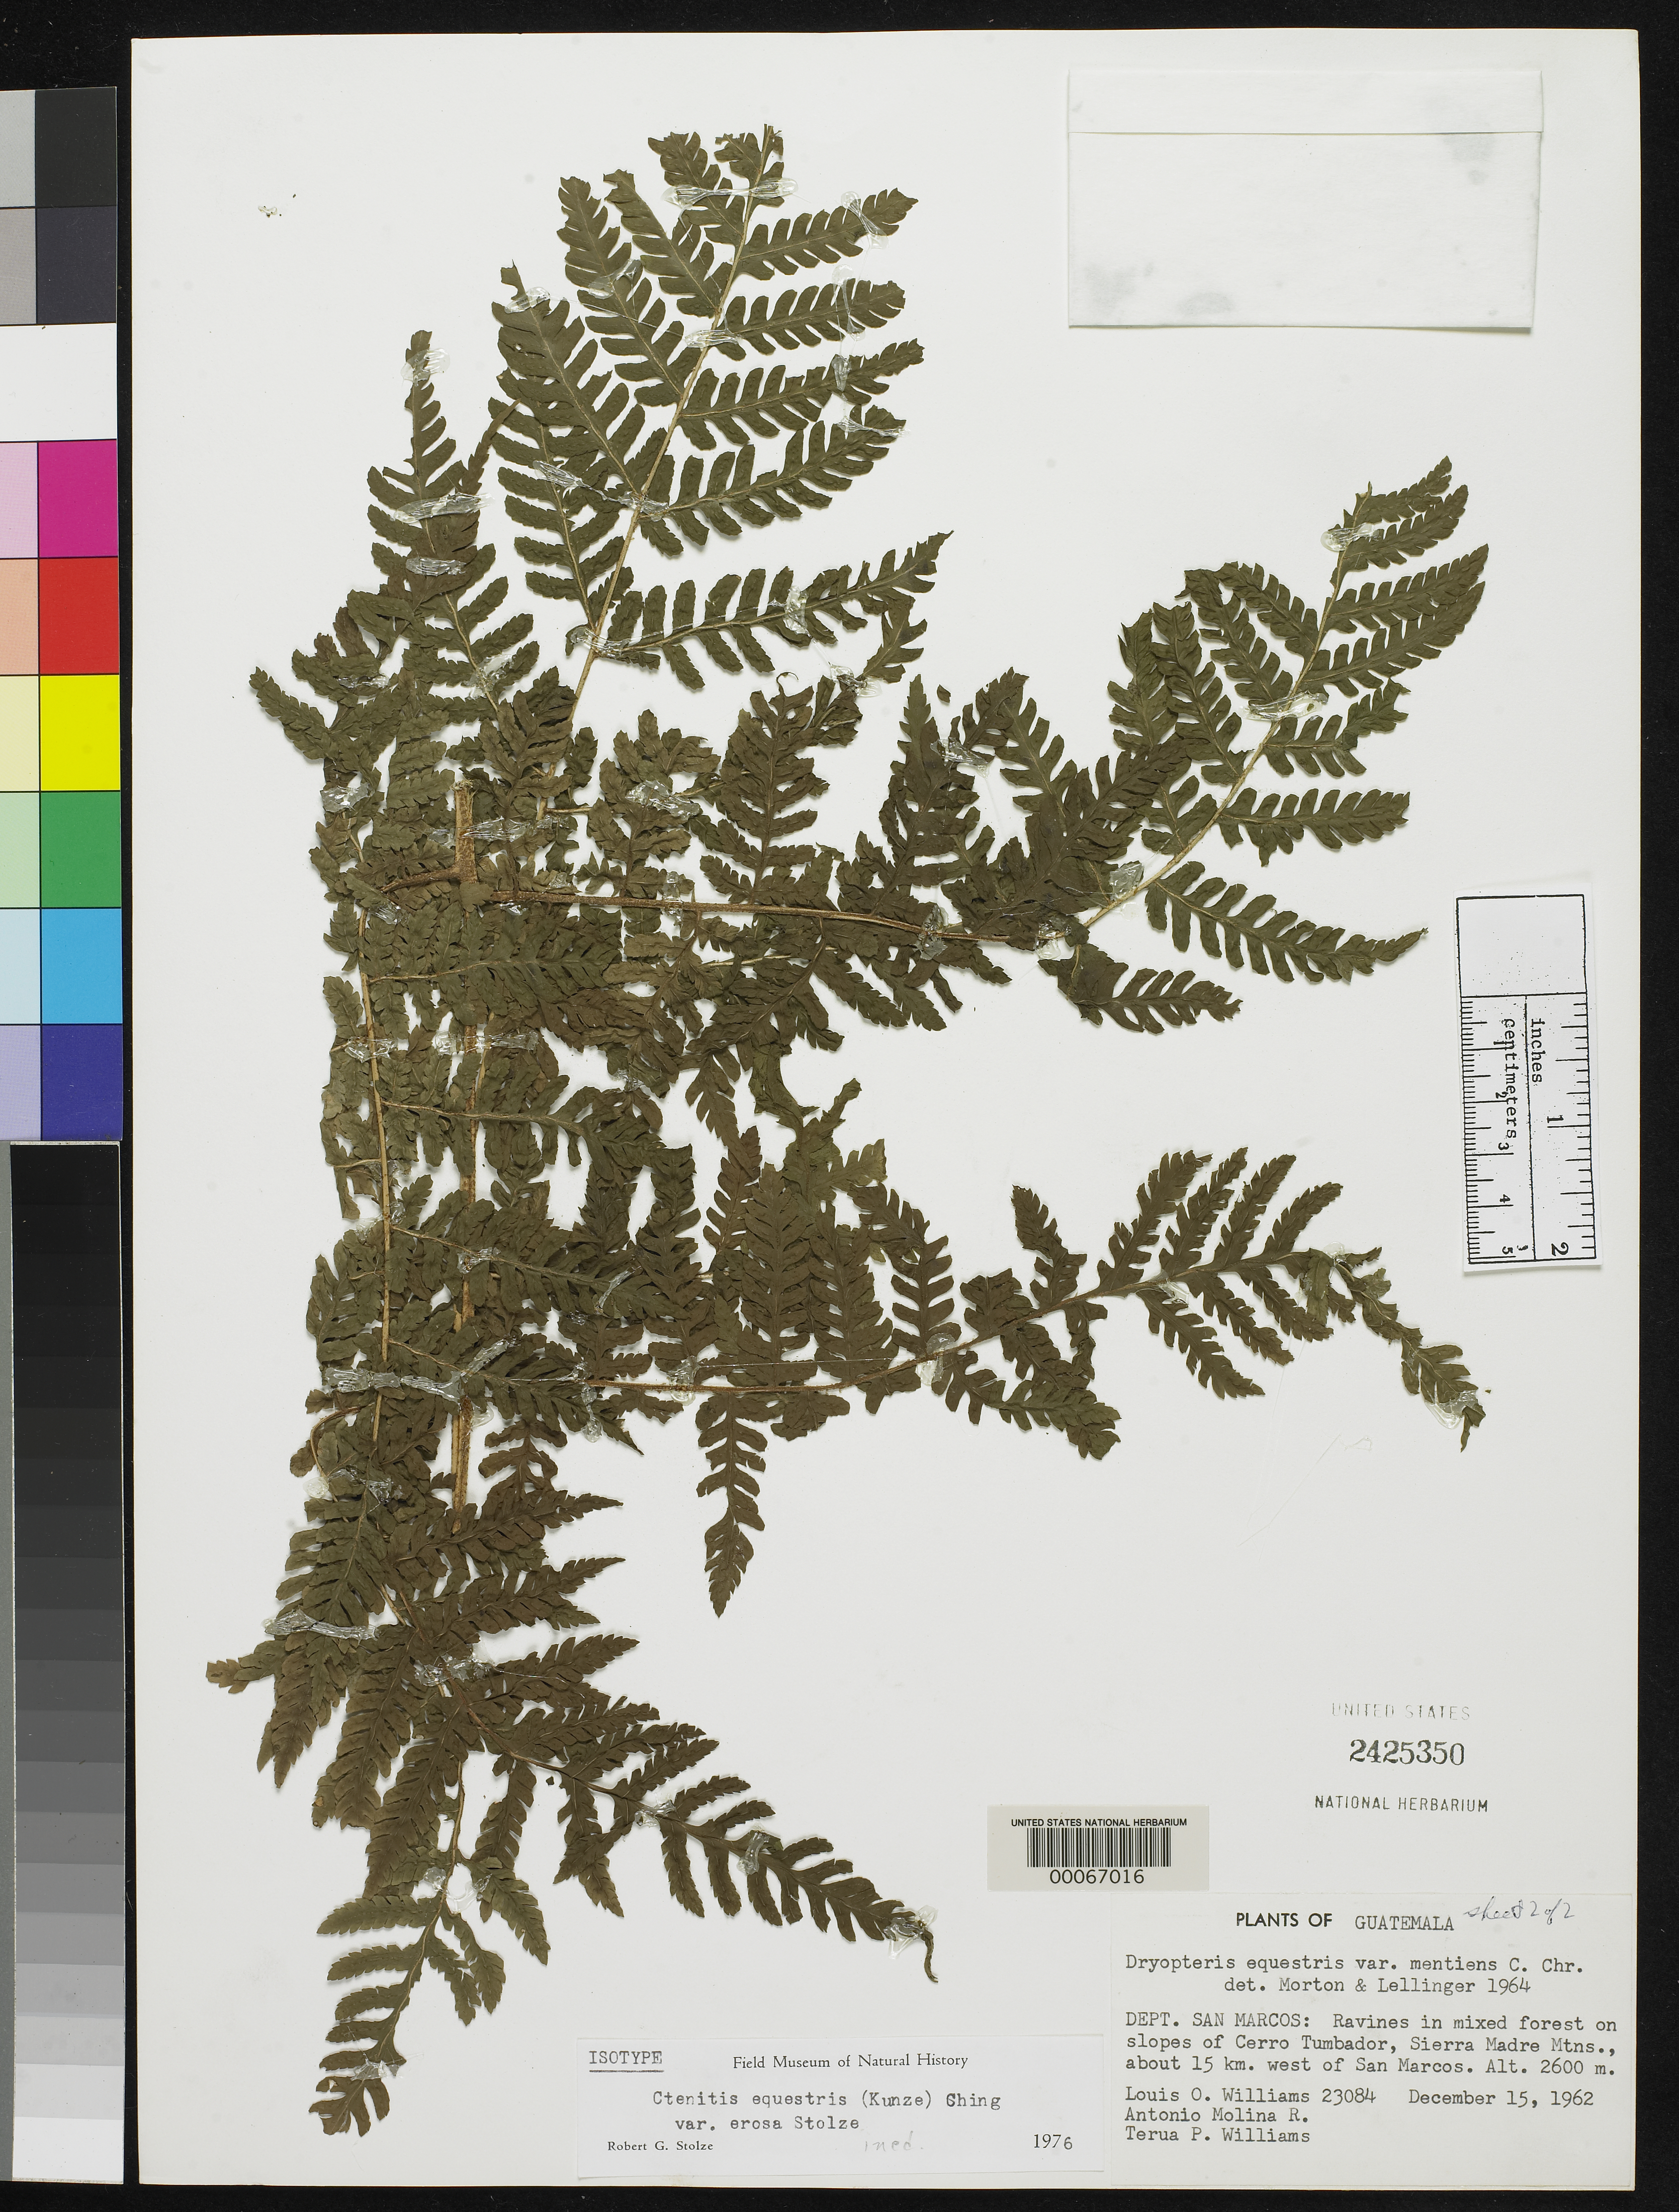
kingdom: Plantae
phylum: Tracheophyta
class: Polypodiopsida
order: Polypodiales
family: Dryopteridaceae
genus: Ctenitis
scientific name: Ctenitis equestris var. erosa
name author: Stolze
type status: Isotype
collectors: L. O. Williams, A. Molina R. & T. P. Williams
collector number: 23084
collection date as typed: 15 Dec 1962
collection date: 1962-12-15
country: Guatemala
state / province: San Marcos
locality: Sierra Madre Mtns., slopes of Cerro Tumbador, 15 km W of San Marcos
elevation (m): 2600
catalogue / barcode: US 2425350